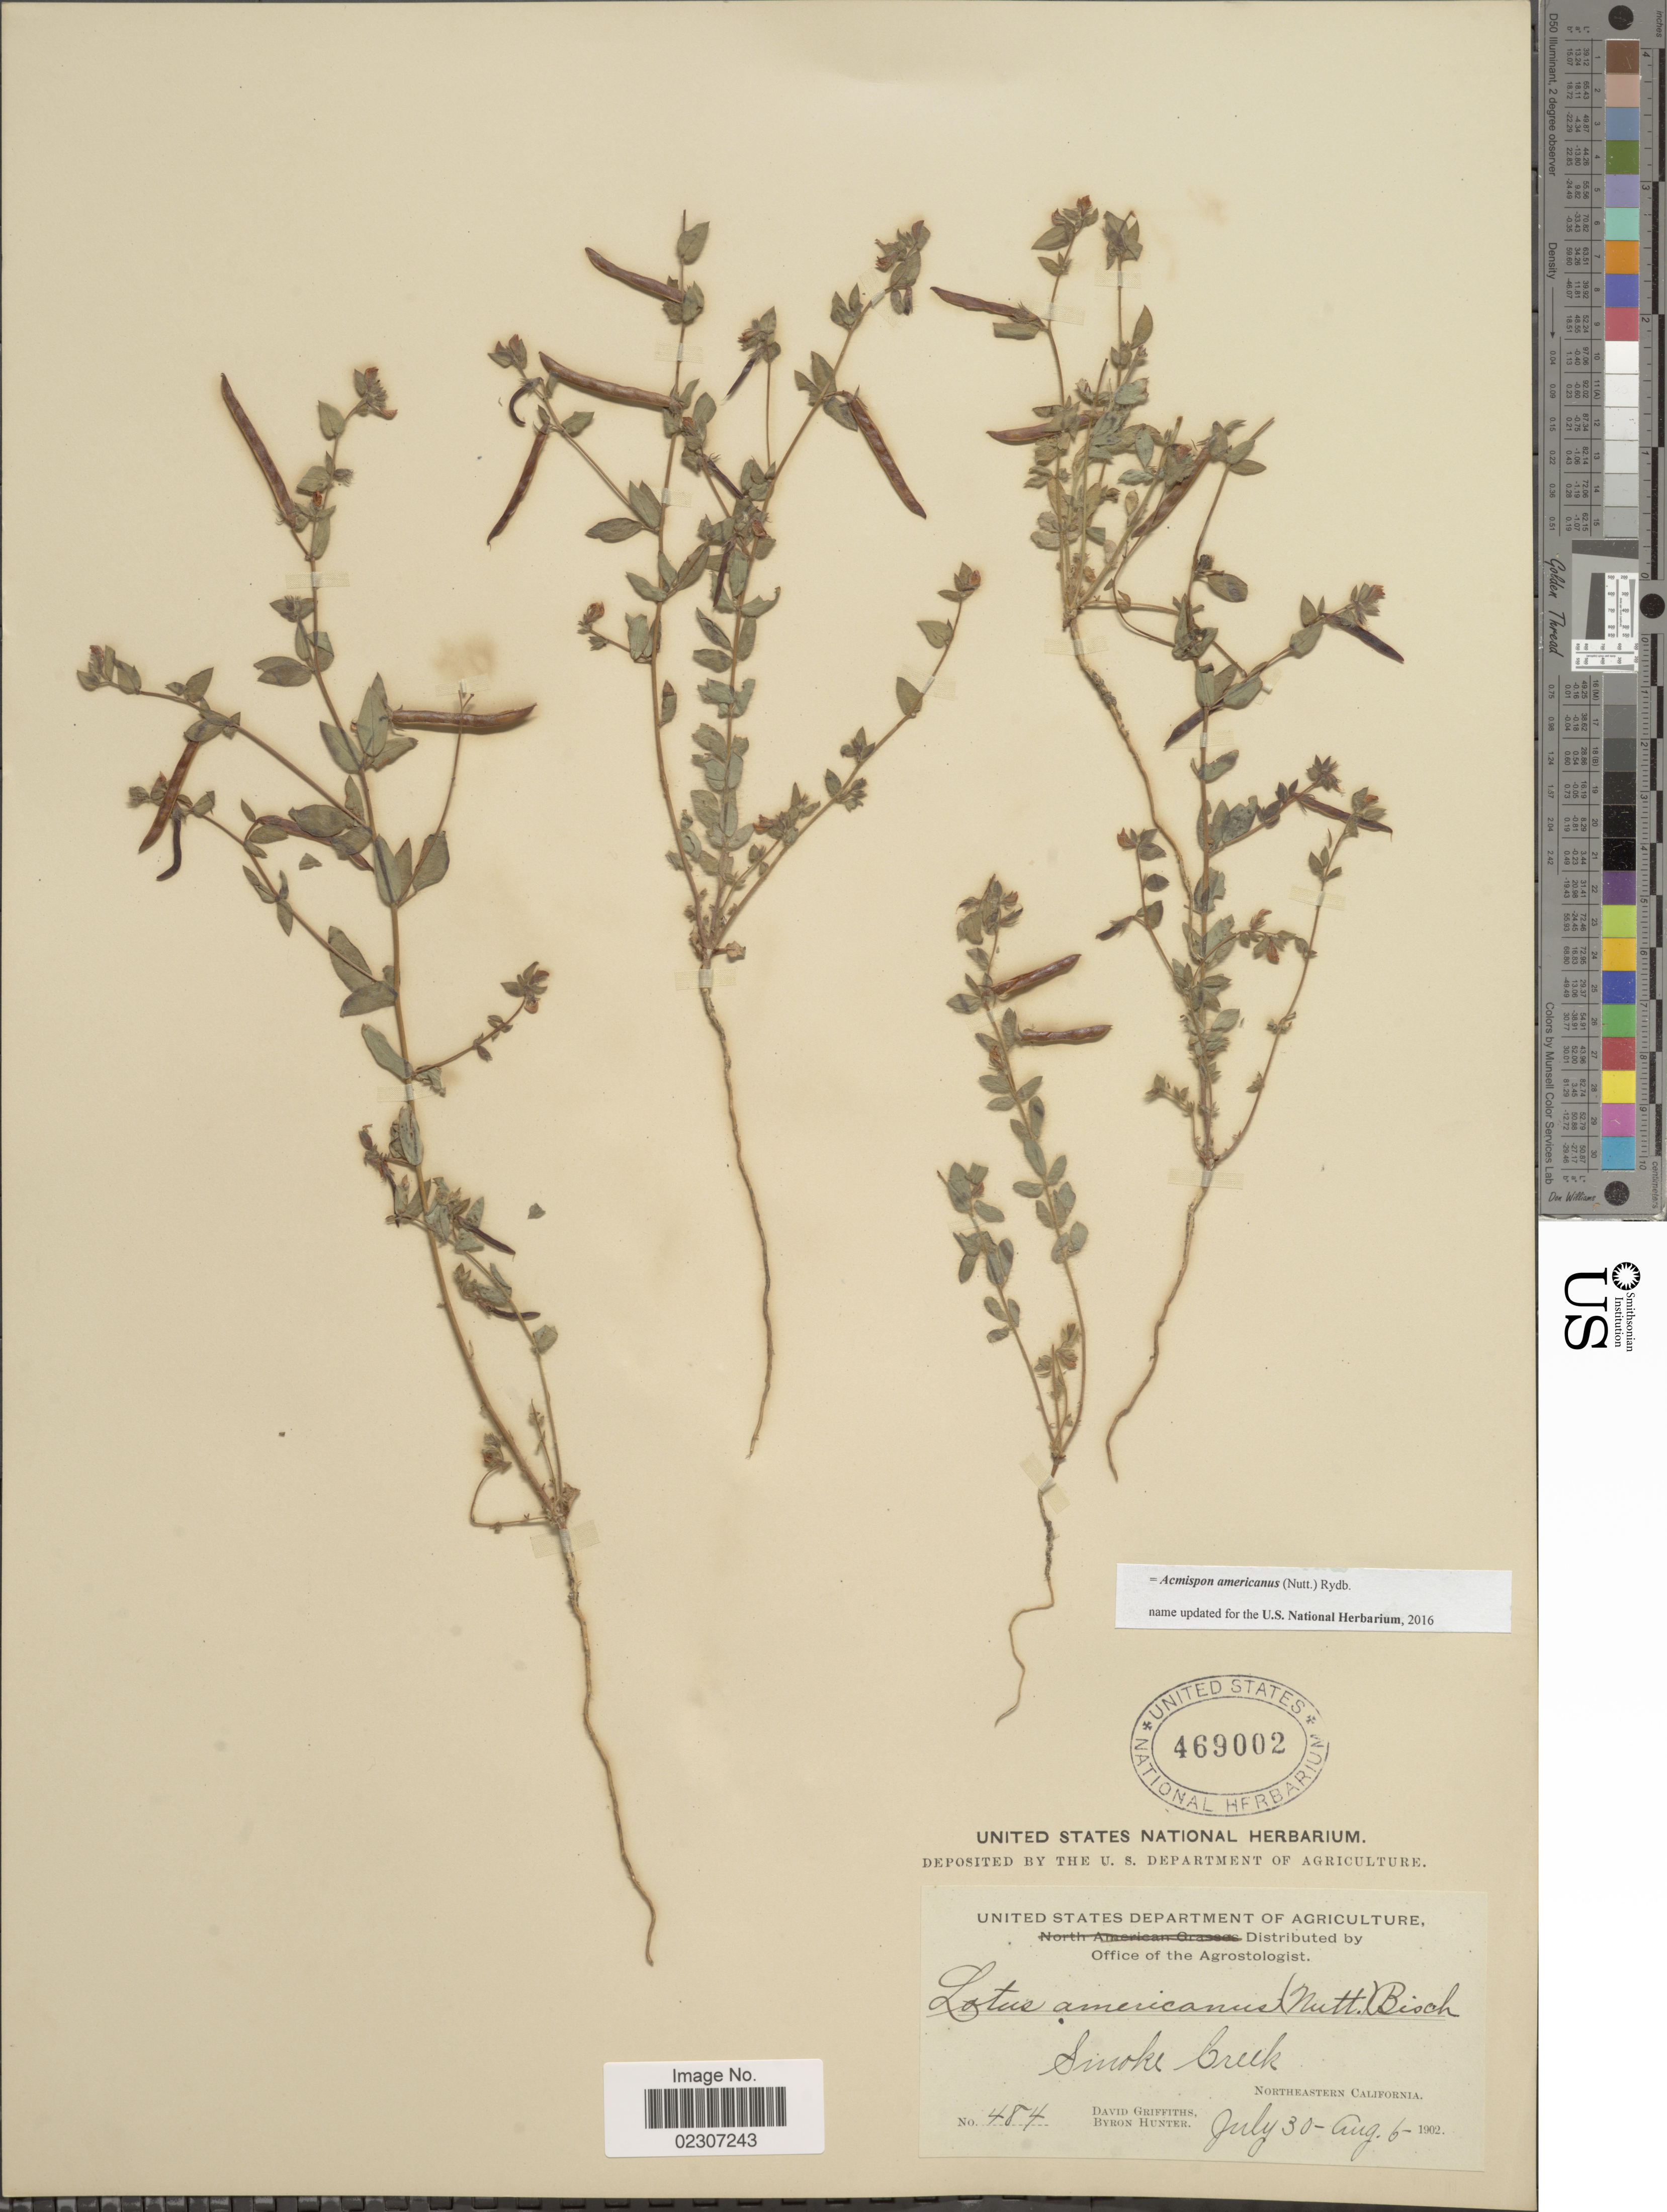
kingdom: Plantae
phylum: Tracheophyta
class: Magnoliopsida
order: Fabales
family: Fabaceae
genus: Acmispon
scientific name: Acmispon americanus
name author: (Nutt.) Rydb.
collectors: D. Griffiths & B. Hunter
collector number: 484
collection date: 1902-07-30/1902-08-06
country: United States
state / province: California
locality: Smoke Creek, Northeastern California.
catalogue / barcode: US 469002